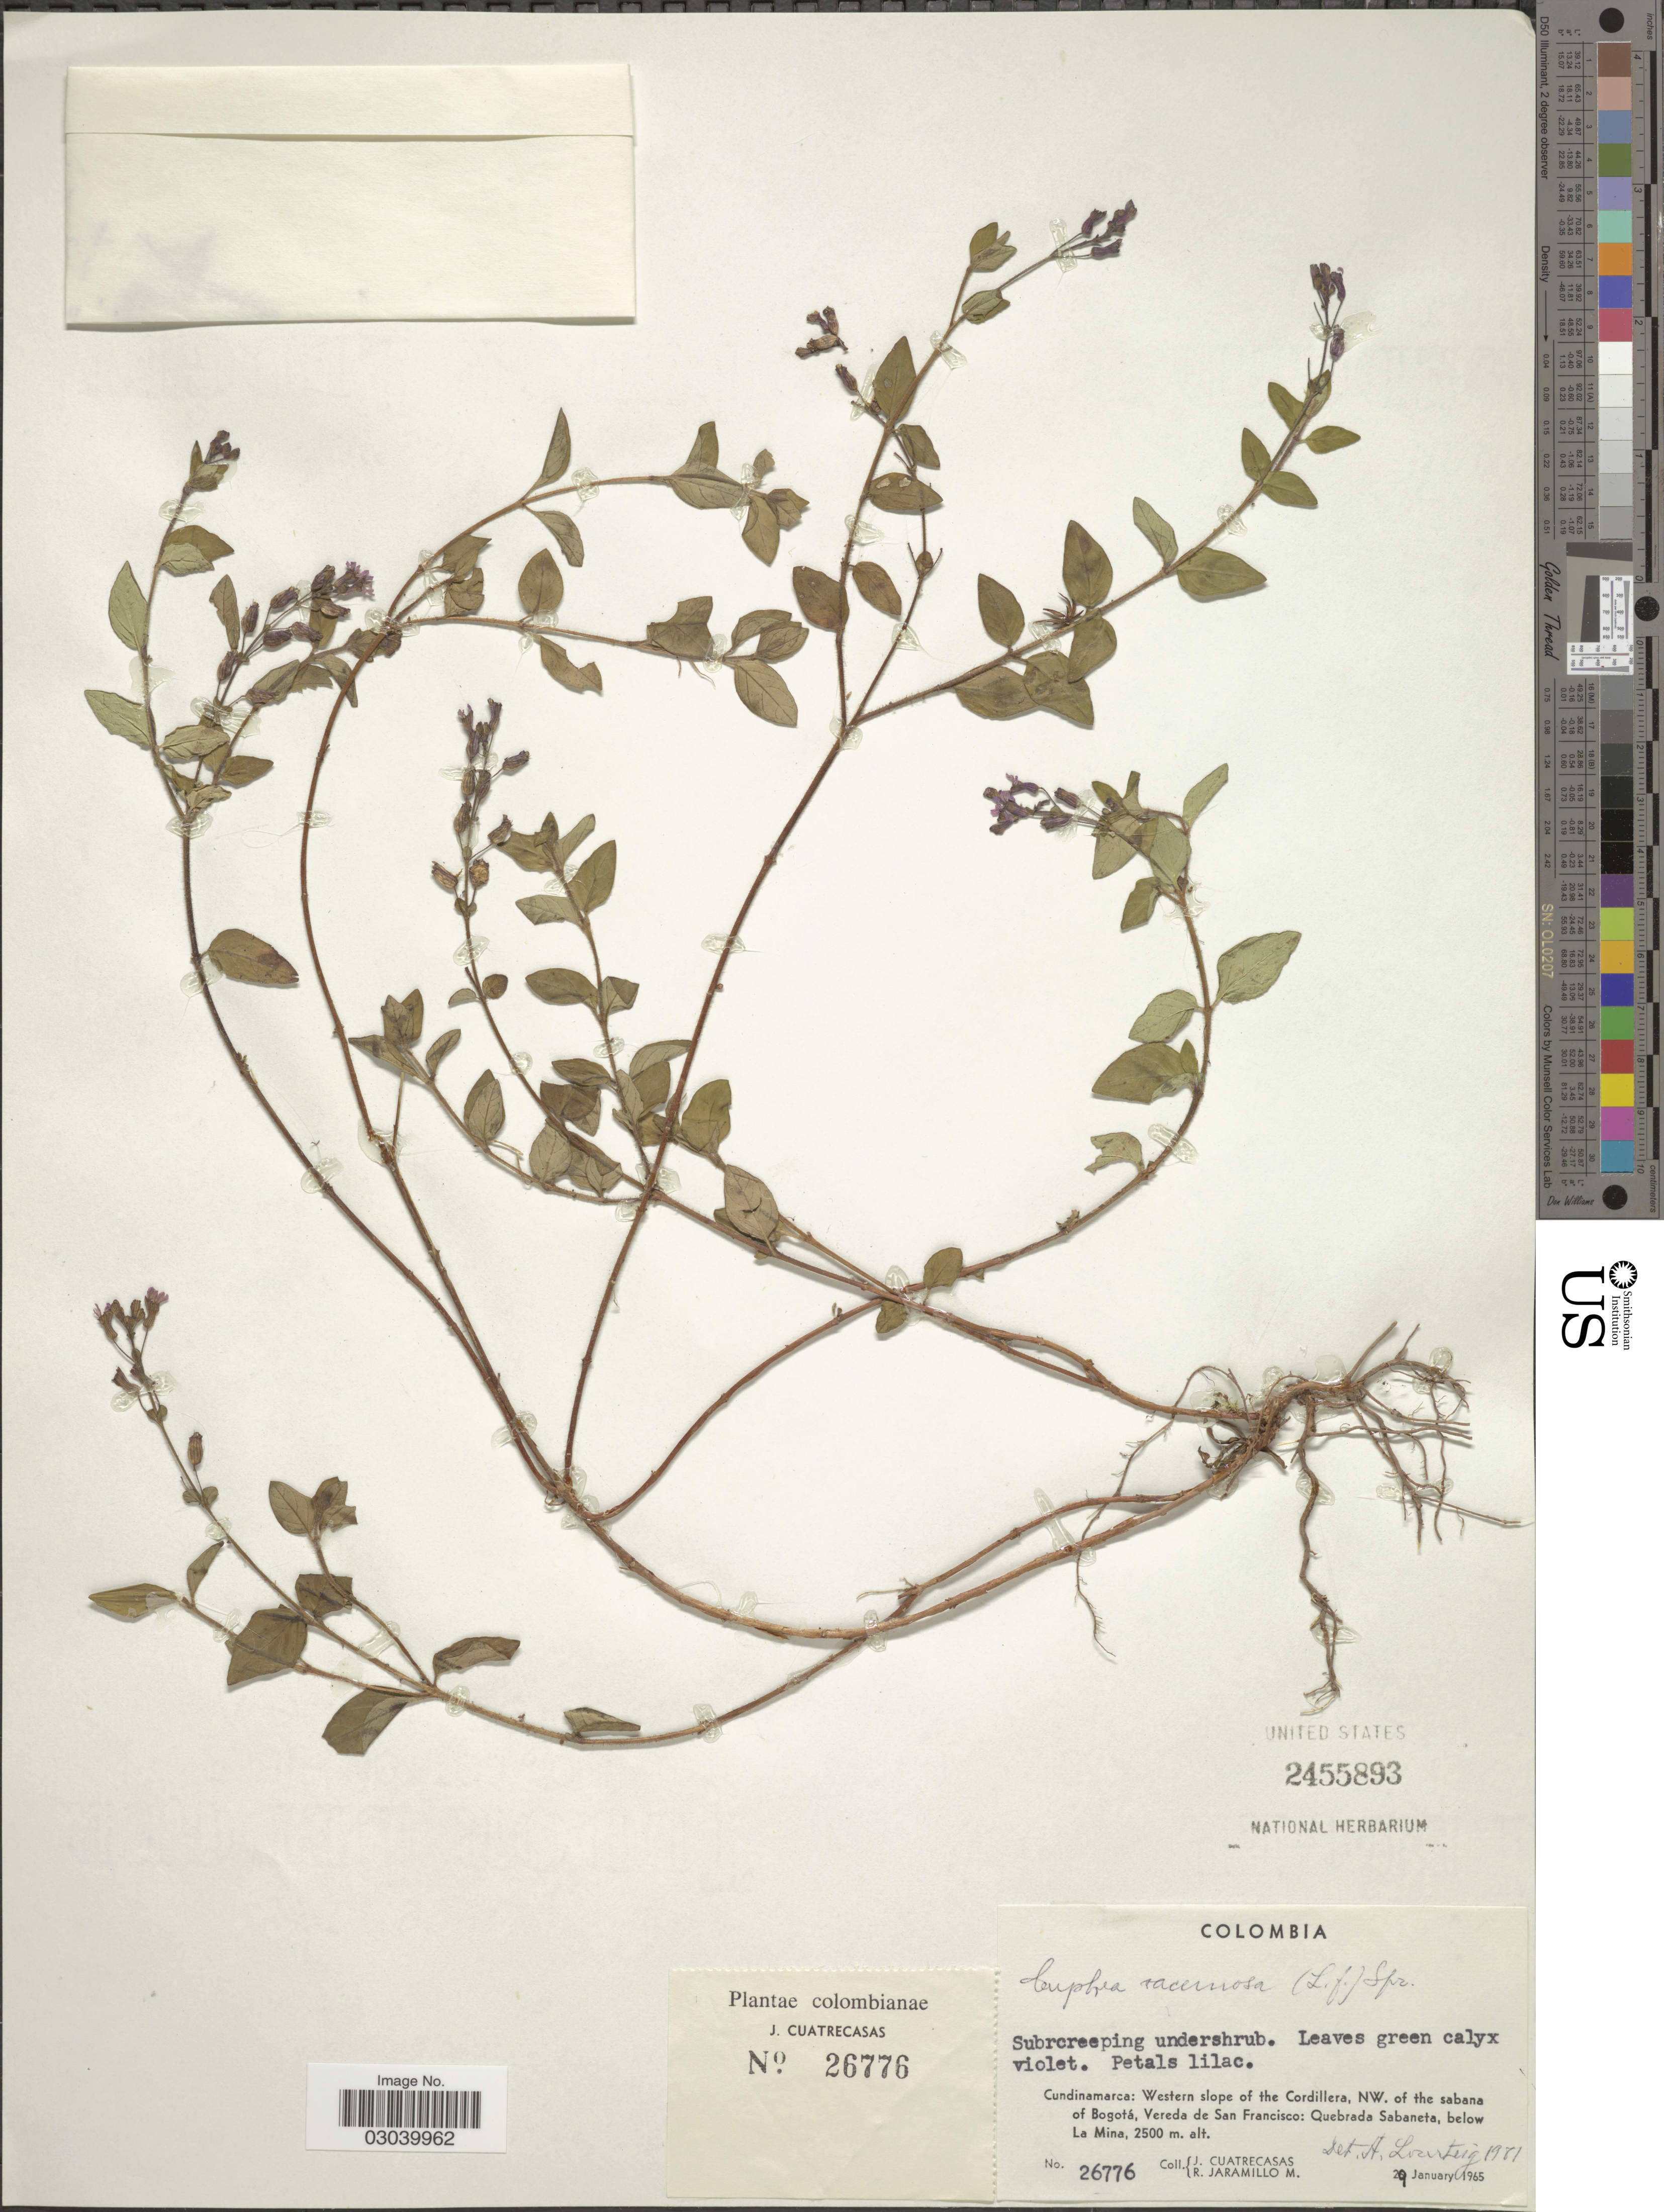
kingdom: Plantae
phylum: Tracheophyta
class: Magnoliopsida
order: Myrtales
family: Lythraceae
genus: Cuphea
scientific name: Cuphea racemosa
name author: (L. f.) Spreng.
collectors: J. Cuatrecasas & R. Jaramillo M.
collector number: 26776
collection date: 1965-01-29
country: Colombia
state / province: Cundinamarca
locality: Western slope of the Cordillera, NW. of the sabana of Bogotá, Vereda de San Francisco: Quebrada Sabaneta, below La Mina.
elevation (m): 2500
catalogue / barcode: US 2455893